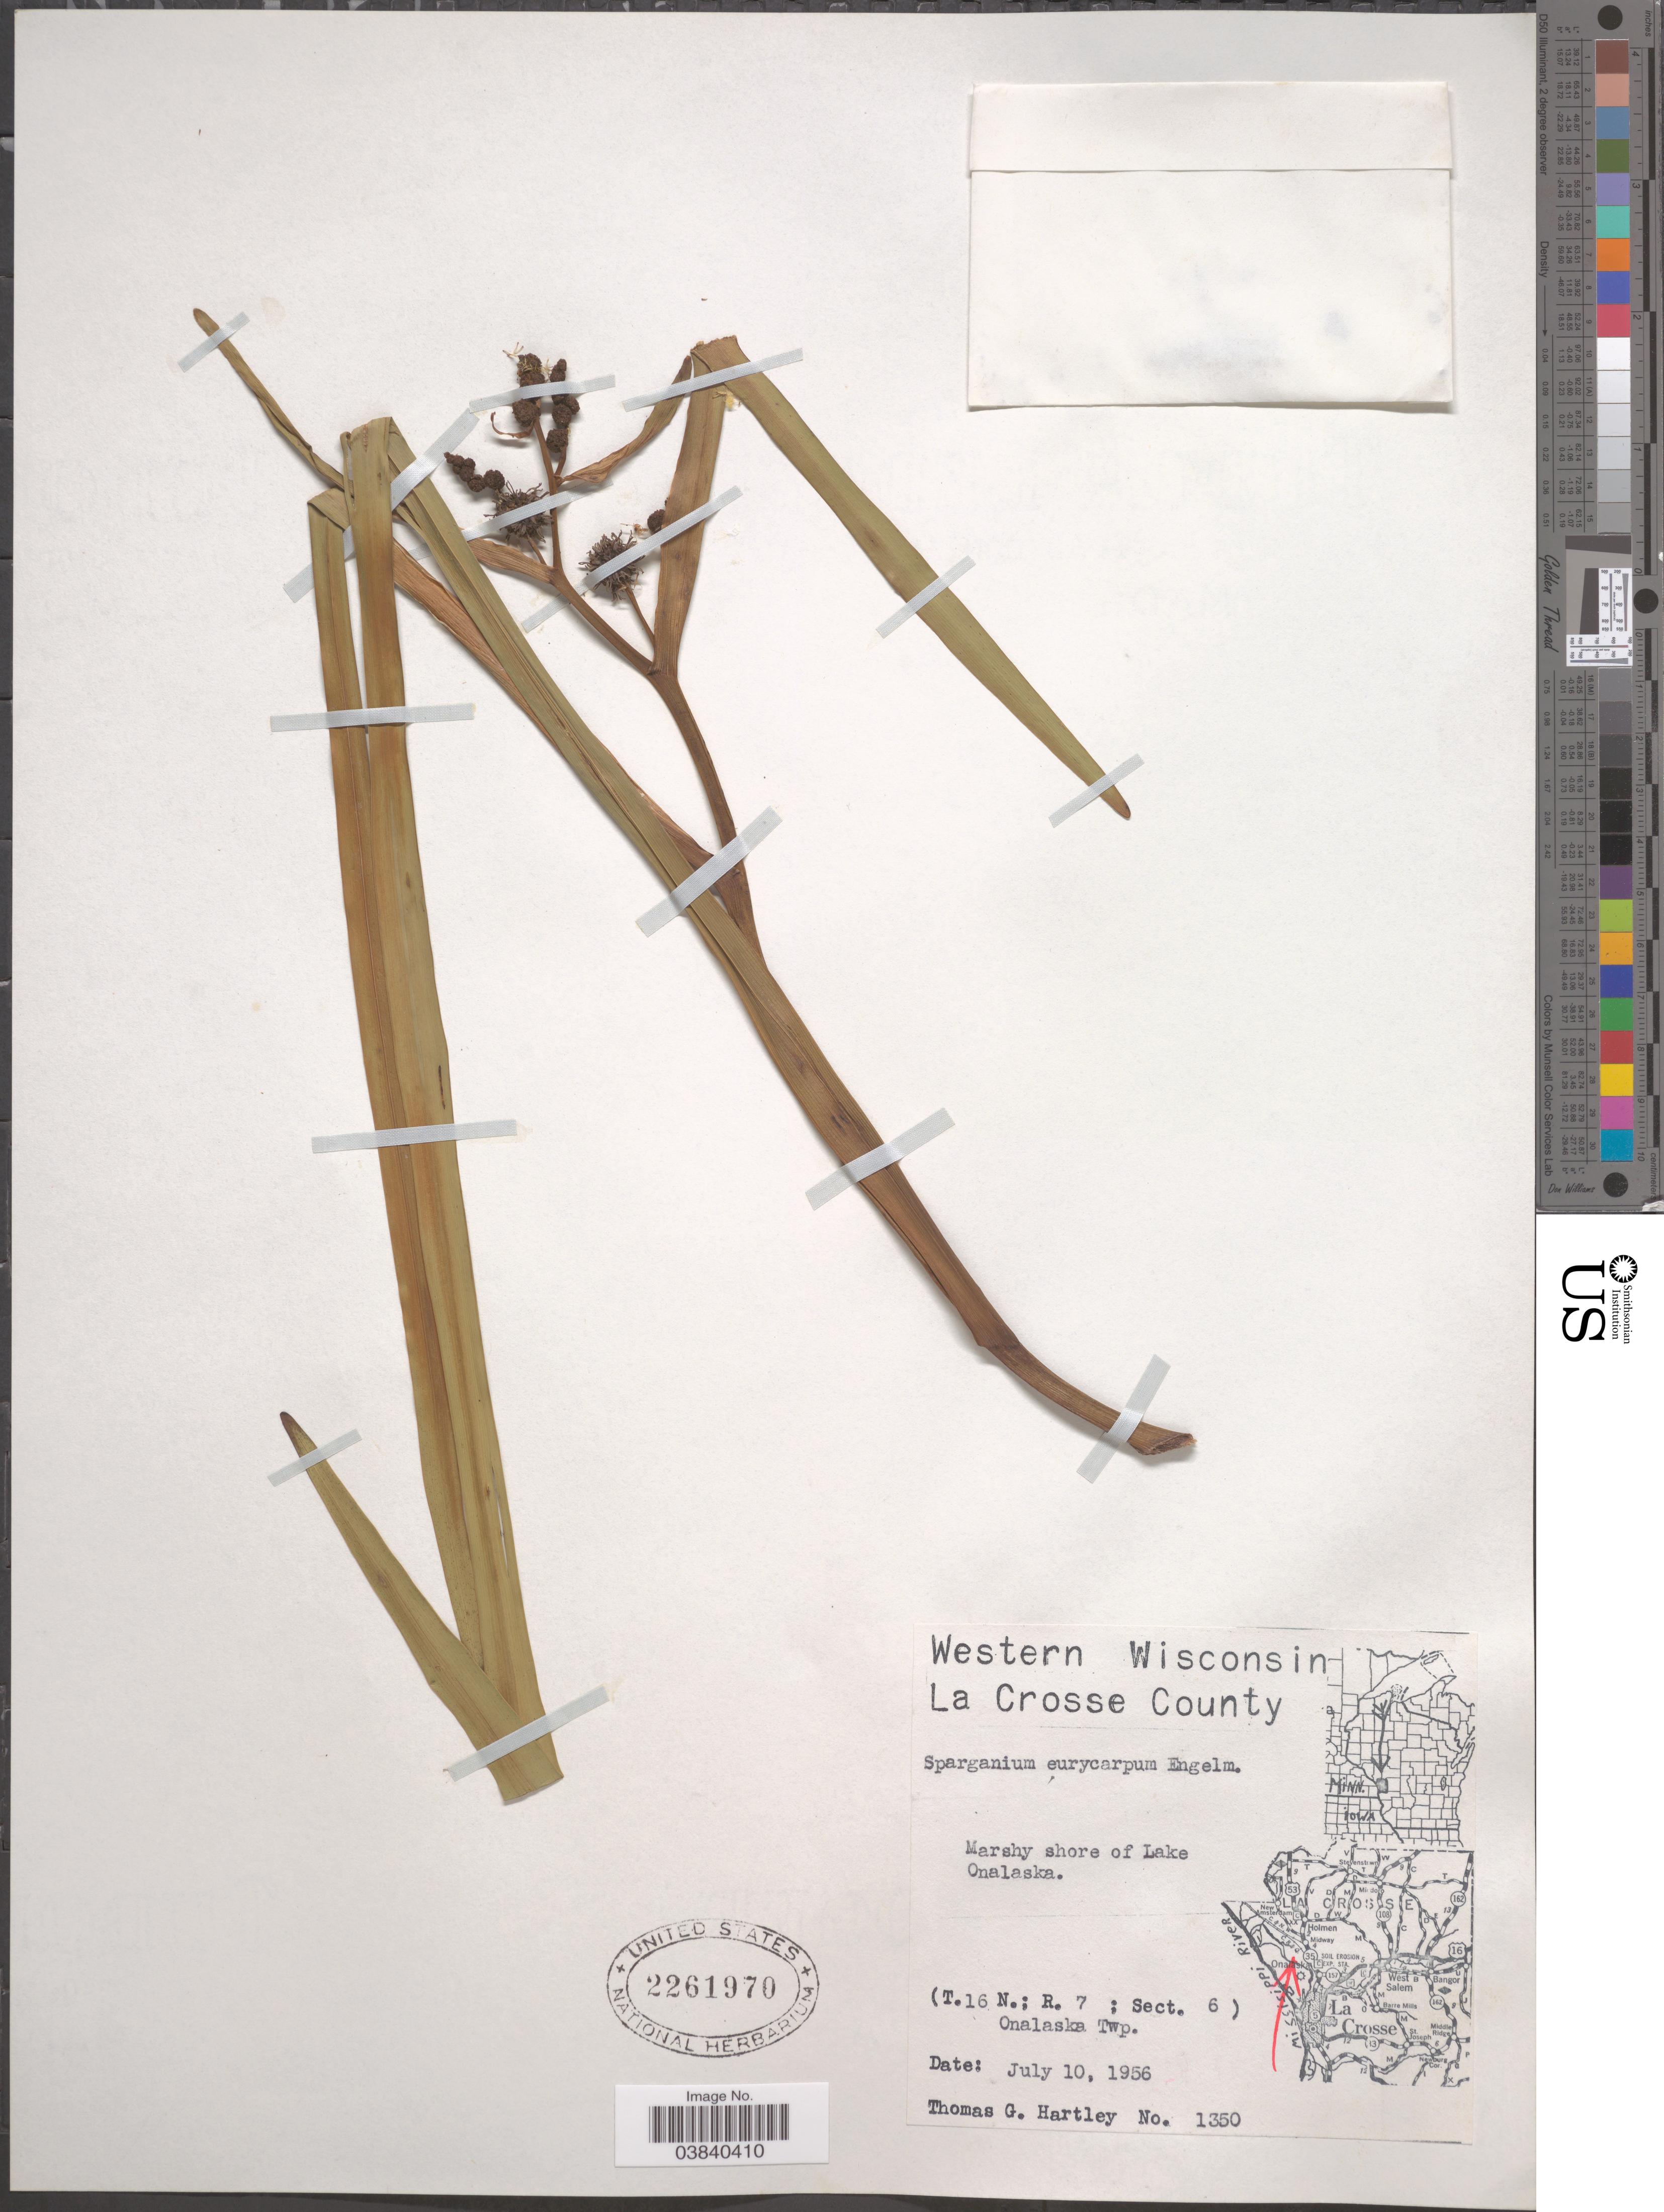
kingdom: Plantae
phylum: Tracheophyta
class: Liliopsida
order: Poales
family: Typhaceae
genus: Sparganium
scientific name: Sparganium eurycarpum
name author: Engelm.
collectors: T. G. Hartley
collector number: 1350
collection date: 1956-07-10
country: United States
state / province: Wisconsin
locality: Western Wisconsin. La Crosse County. Marshy shore of Lake Onalaska. (T. 16 N.; R. 7; Sect. 6) Onalaska Twp.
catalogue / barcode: US 2261970